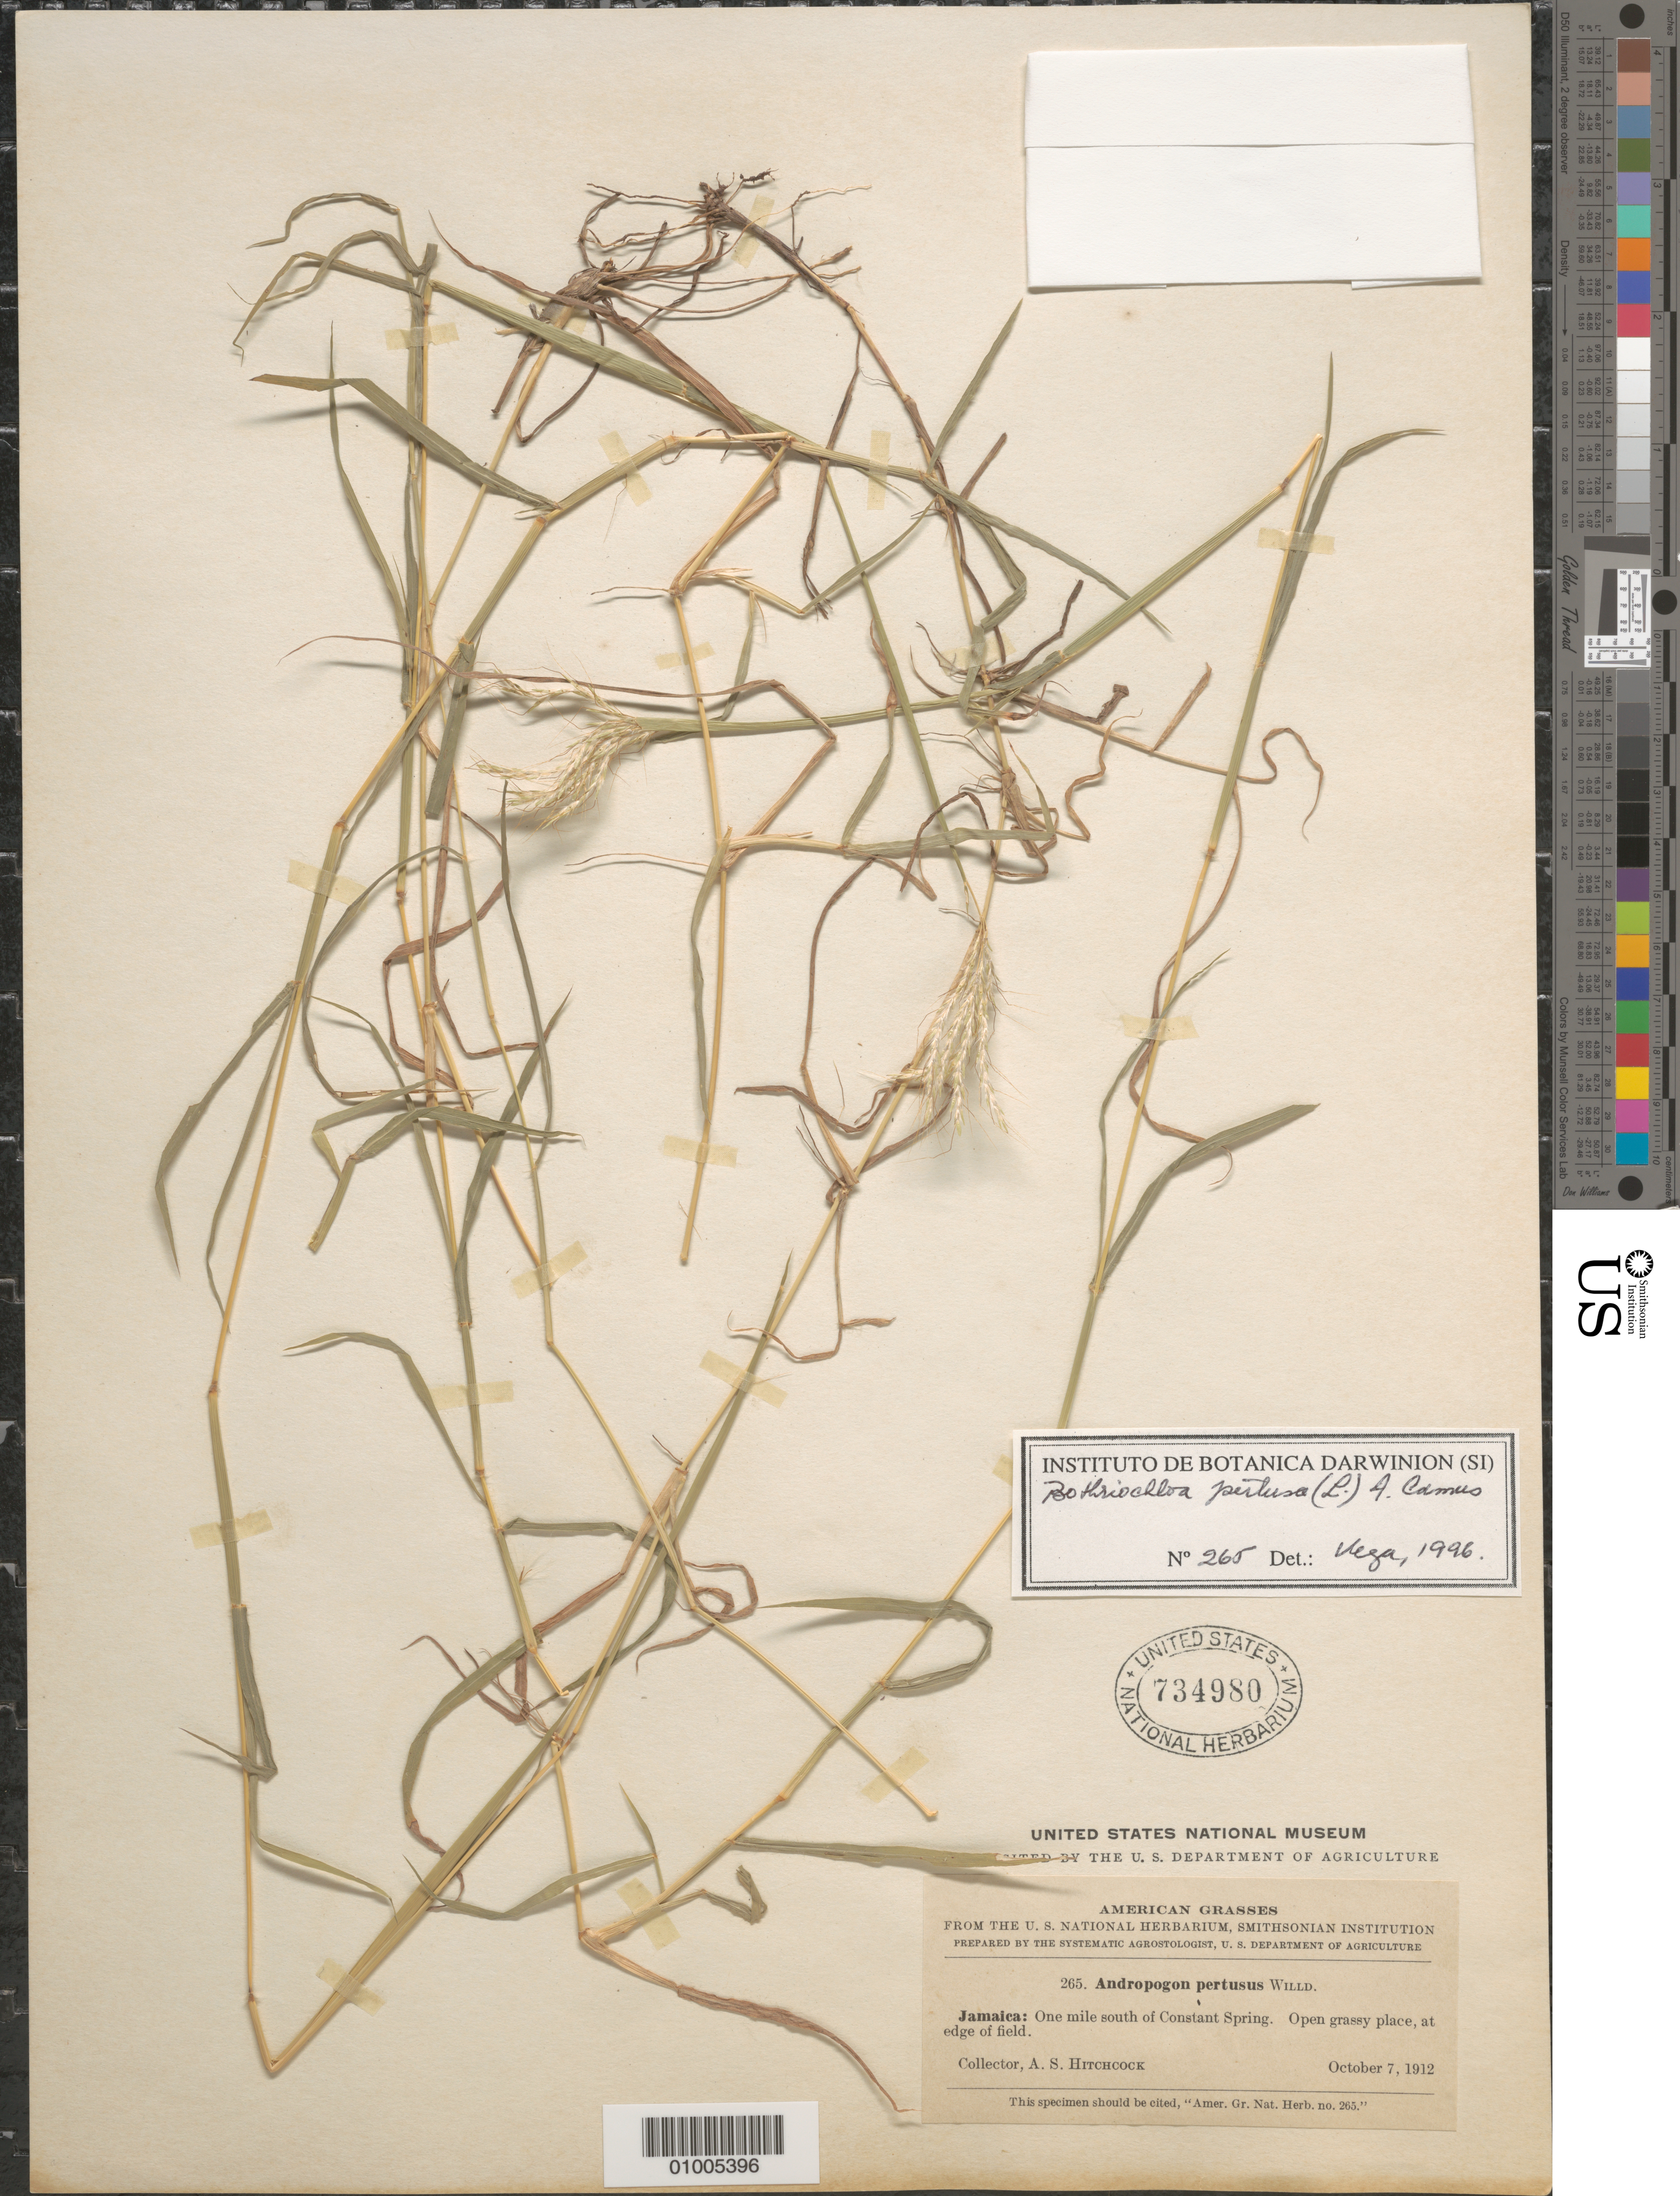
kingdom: Plantae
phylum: Tracheophyta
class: Liliopsida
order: Poales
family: Poaceae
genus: Bothriochloa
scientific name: Bothriochloa pertusa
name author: (L.) A. Camus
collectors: A. S. Hitchcock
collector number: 265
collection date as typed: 07 Oct 1912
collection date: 1912-10-07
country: Jamaica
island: Jamaica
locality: One mile south of Constant Spring .Open grassy place, at edge of field.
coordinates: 0 N, 0 E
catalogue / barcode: US 734980